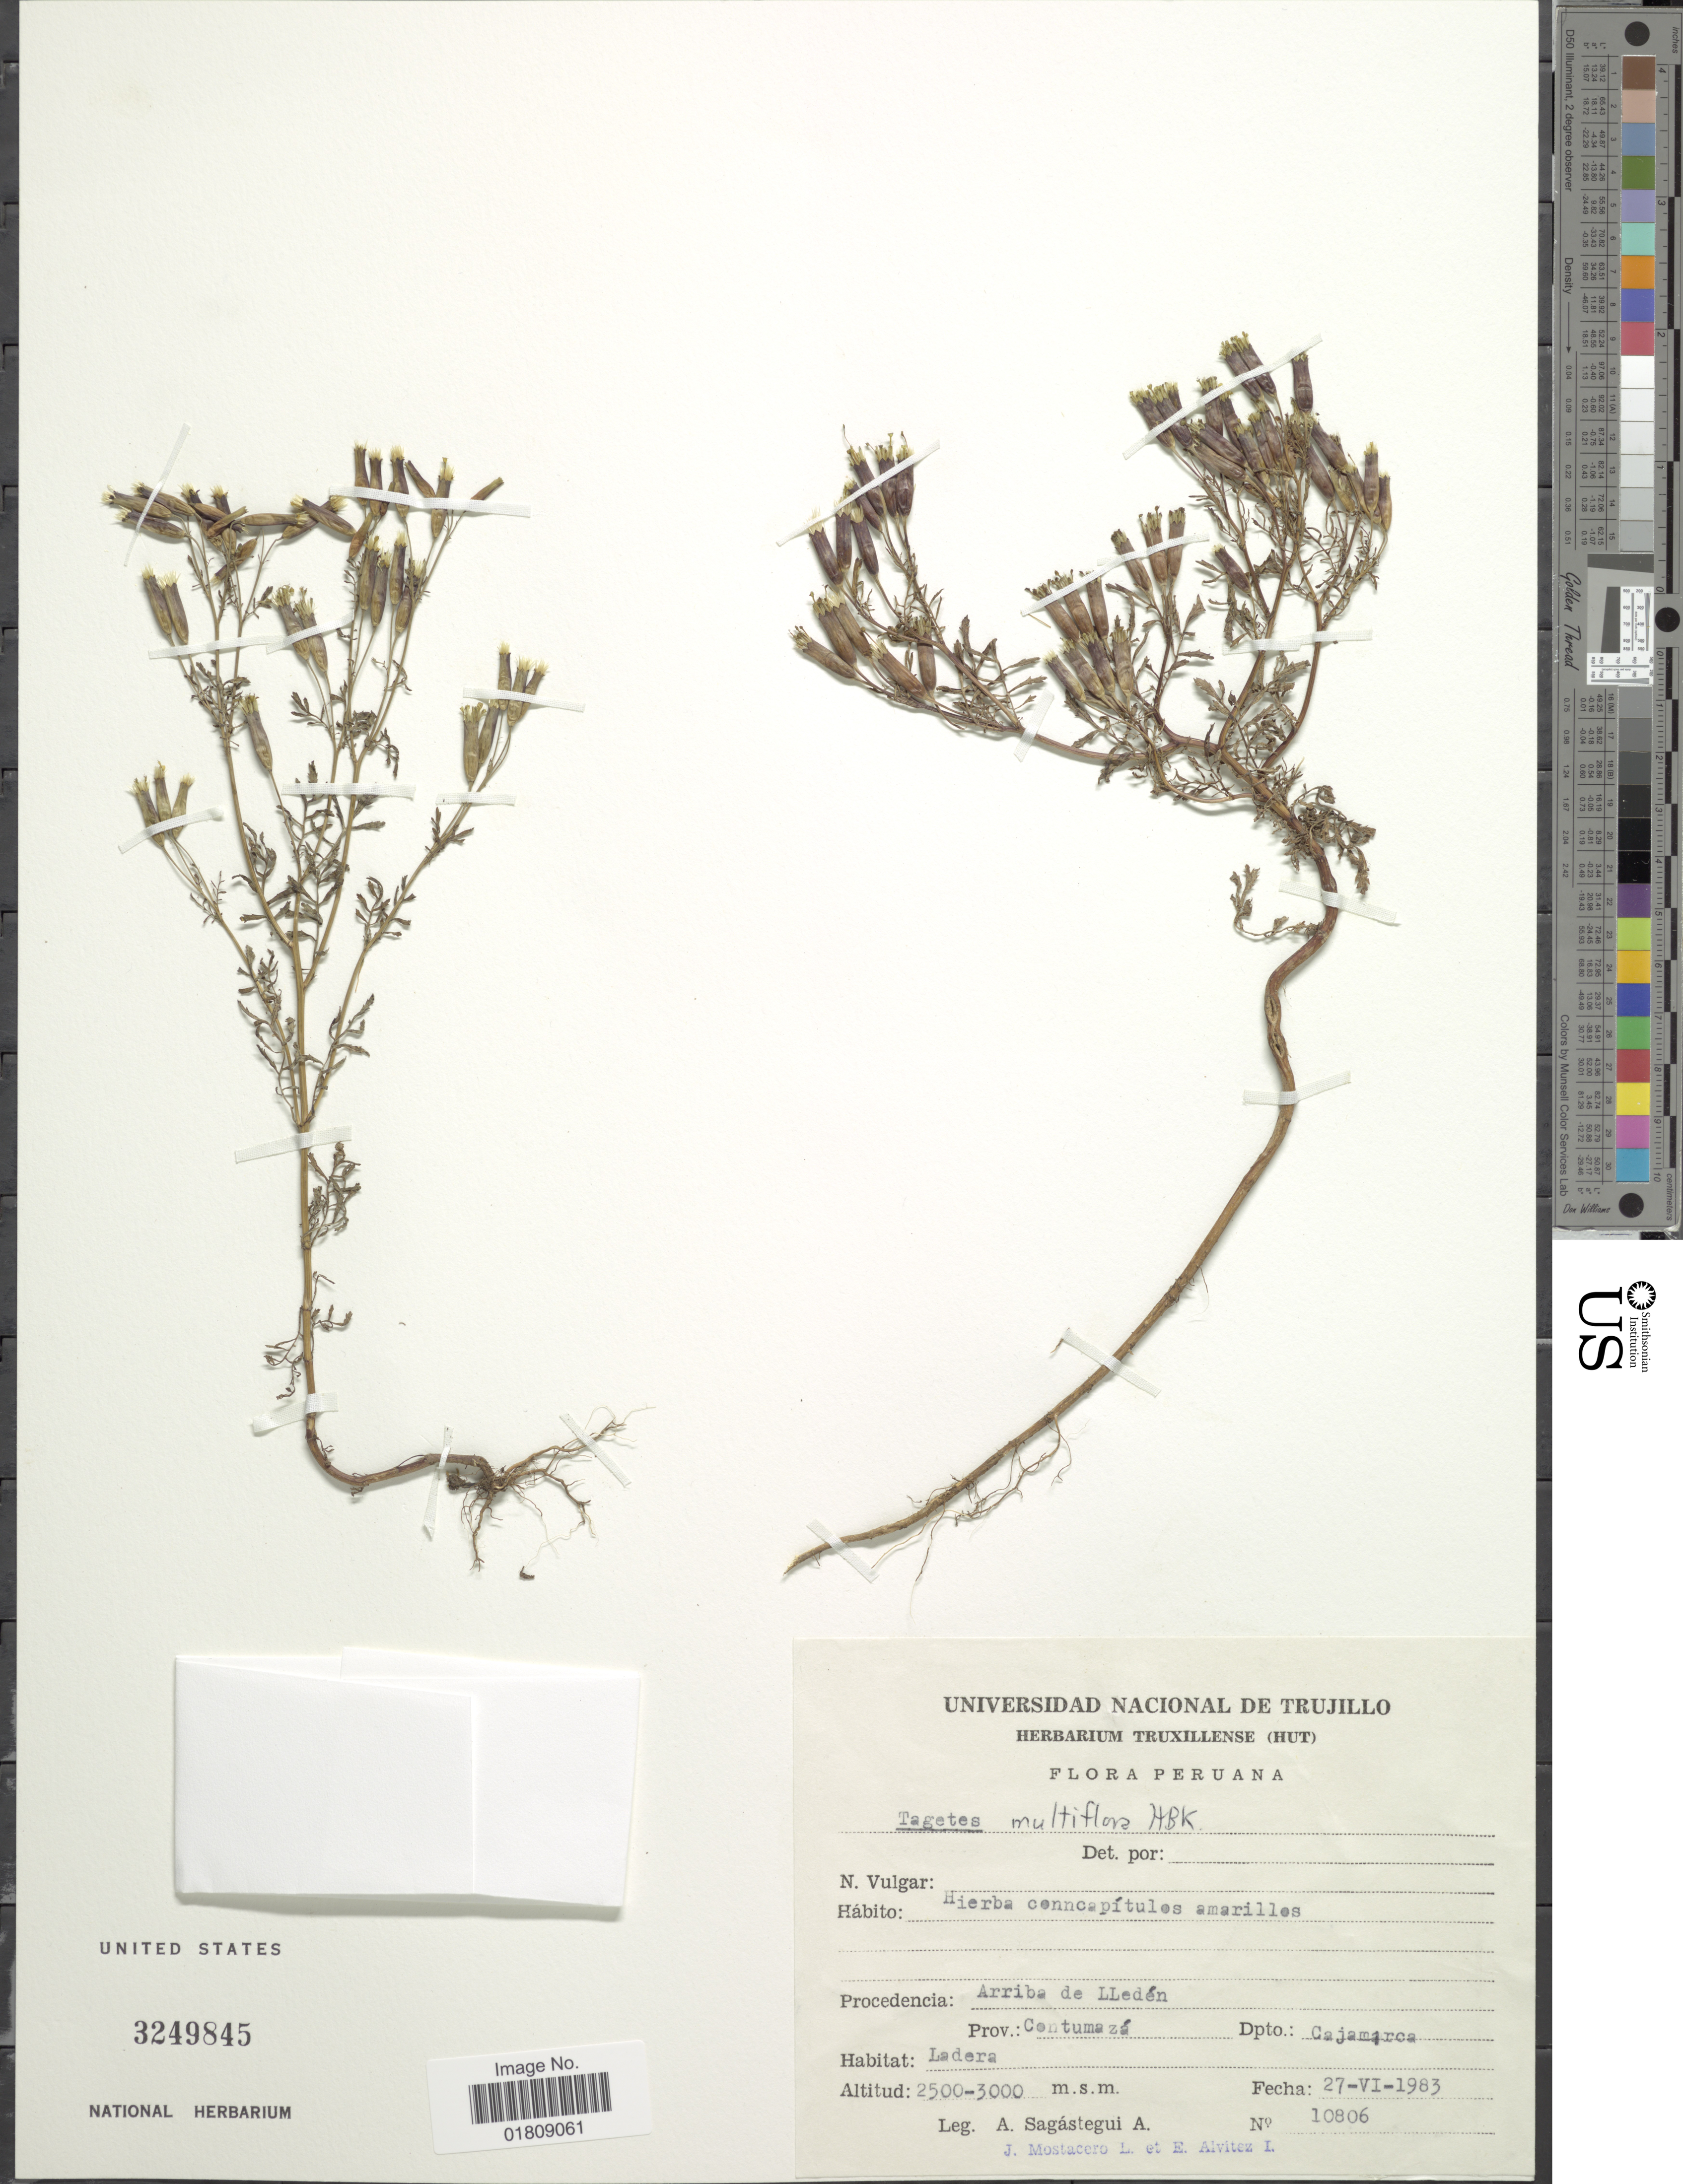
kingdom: Plantae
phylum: Tracheophyta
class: Magnoliopsida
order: Asterales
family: Asteraceae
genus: Tagetes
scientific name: Tagetes multiflora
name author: Kunth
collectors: A. Sagástegui A., J. Mostacero L. & E. Alvitez I.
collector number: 10806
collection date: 1983-06-27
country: Peru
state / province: Cajamarca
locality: Arriba de Lleden, Prov. Cantumaza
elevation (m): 2500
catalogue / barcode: US 3249845